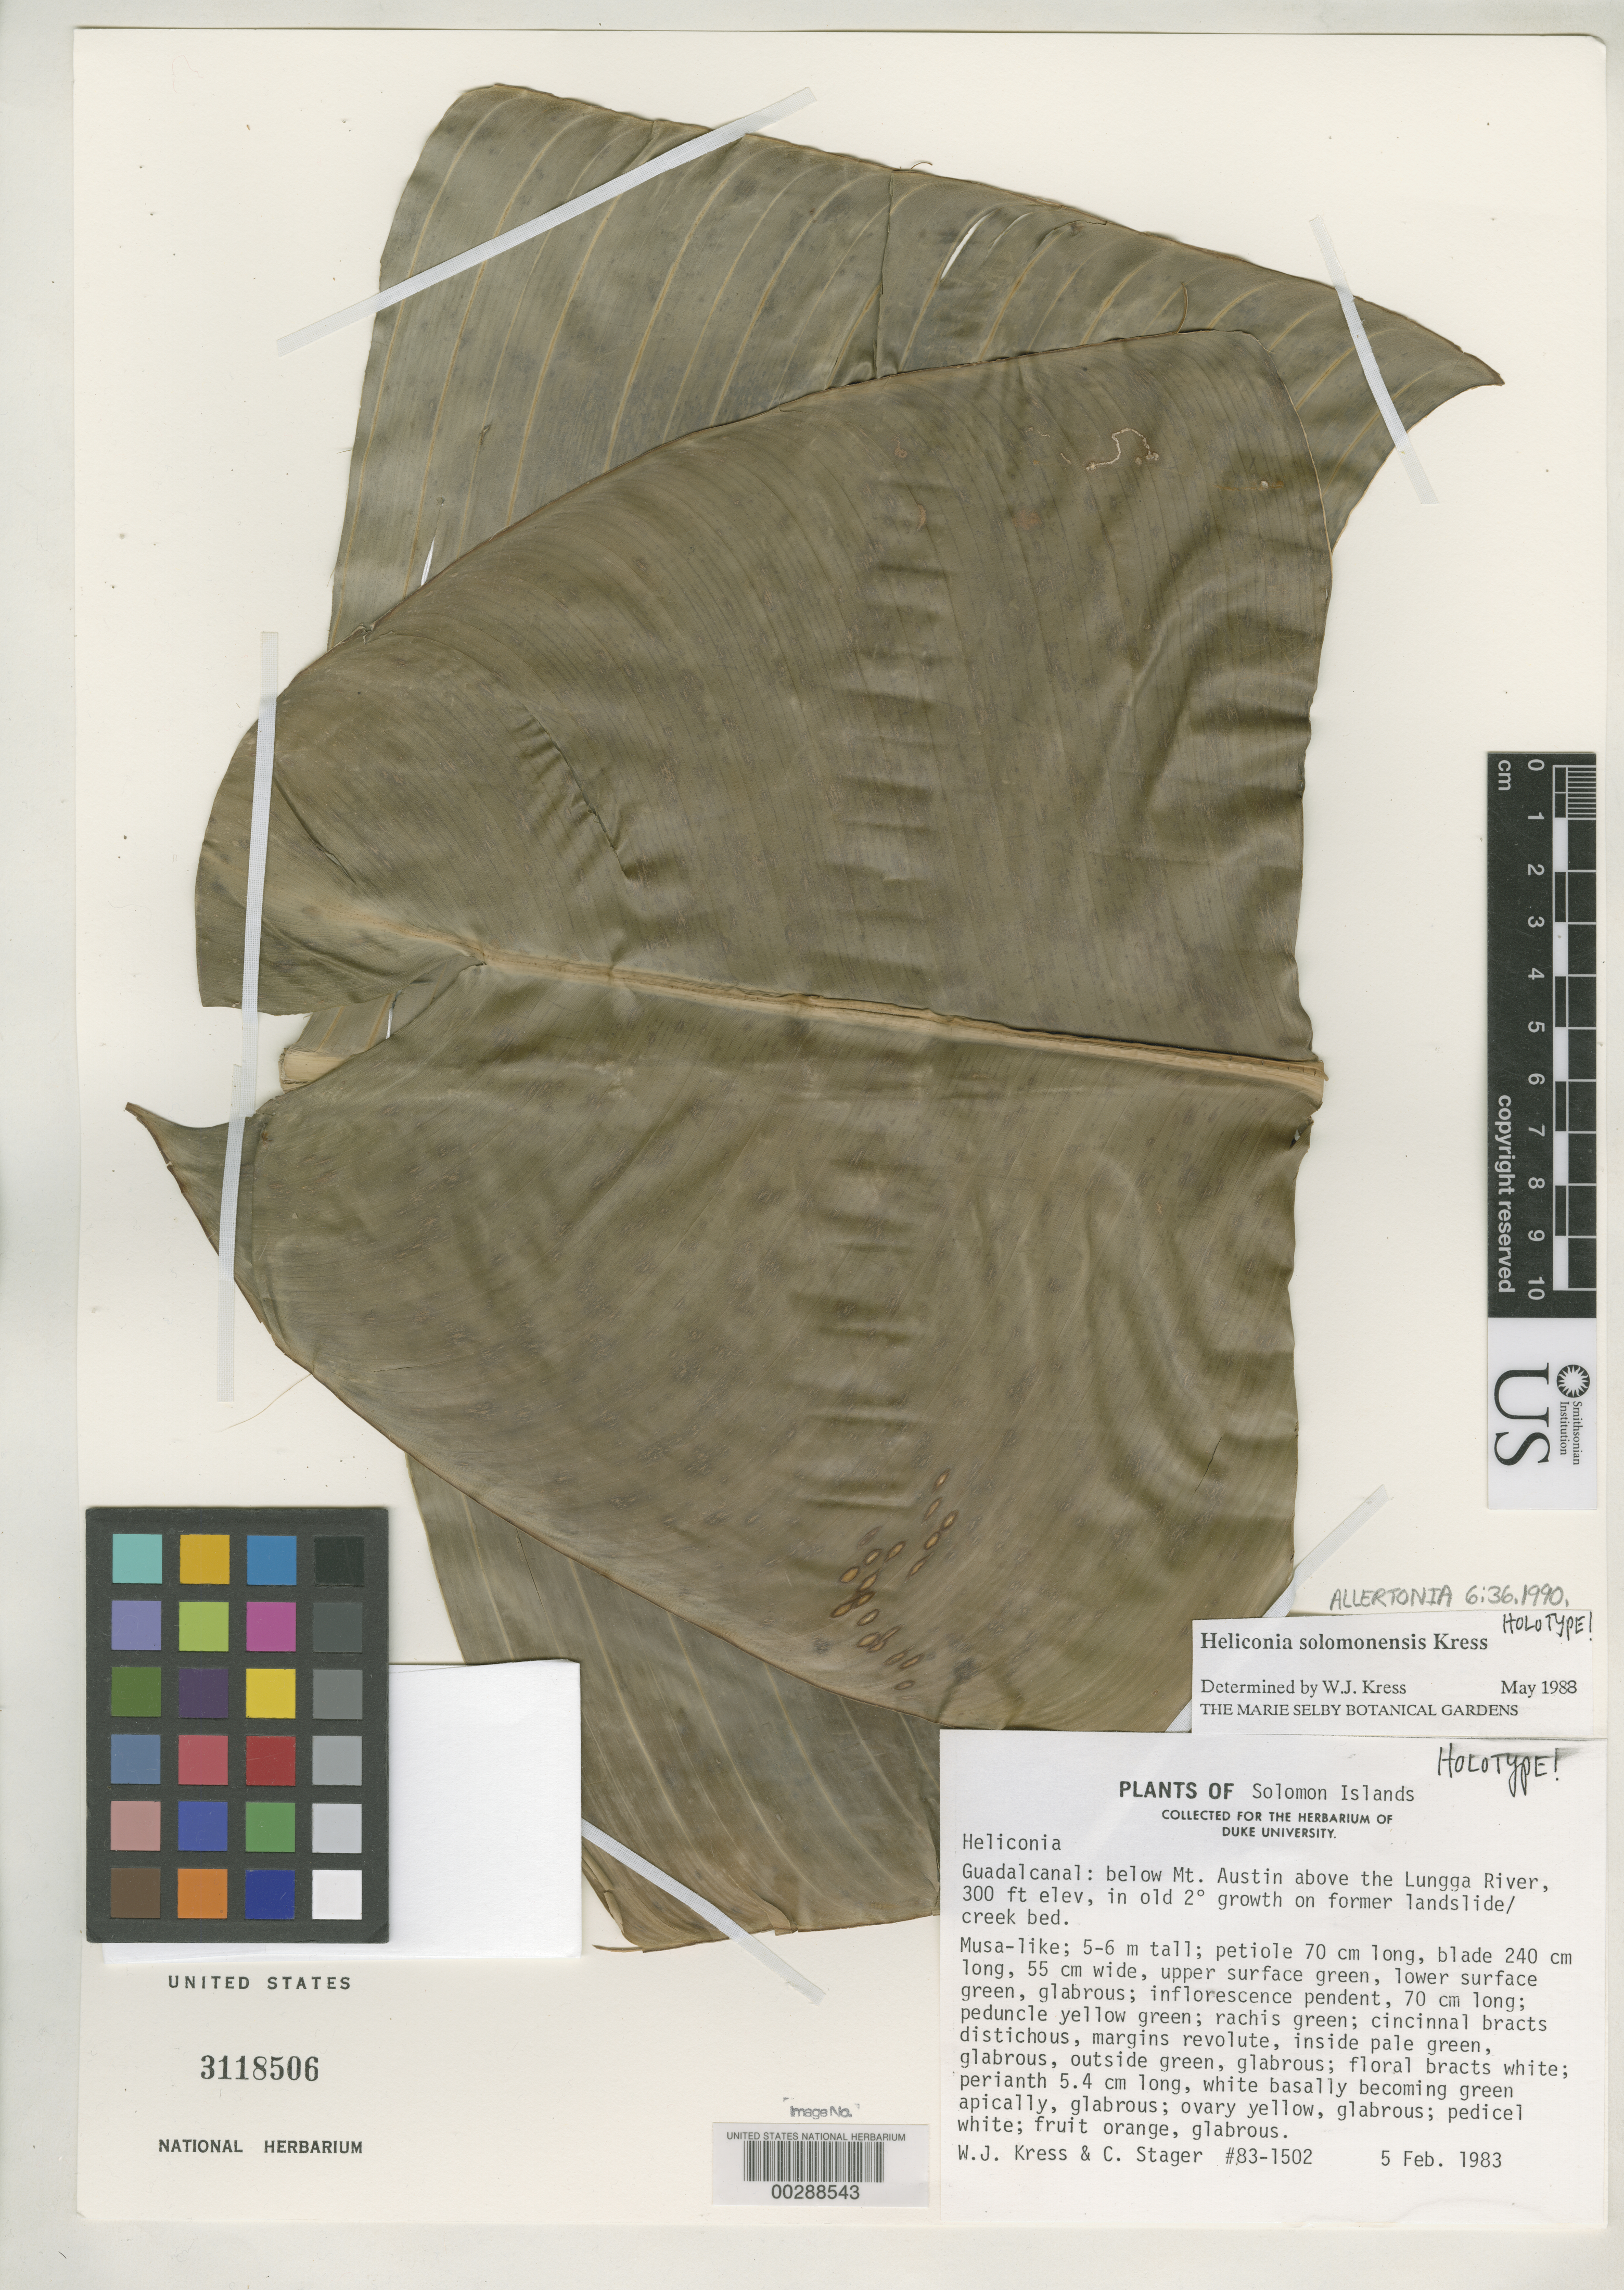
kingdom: Plantae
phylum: Tracheophyta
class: Liliopsida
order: Zingiberales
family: Heliconiaceae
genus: Heliconia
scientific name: Heliconia solomonensis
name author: W.J. Kress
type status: Holotype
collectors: W. J. Kress & C. Stager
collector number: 83-1502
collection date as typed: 05 Feb 1983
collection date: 1983-02-05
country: Solomon Islands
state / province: Guadalcanal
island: Guadalcanal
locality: Below Mount Austin, above Lungga River, former landslide /creek bed.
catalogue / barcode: US 3118506